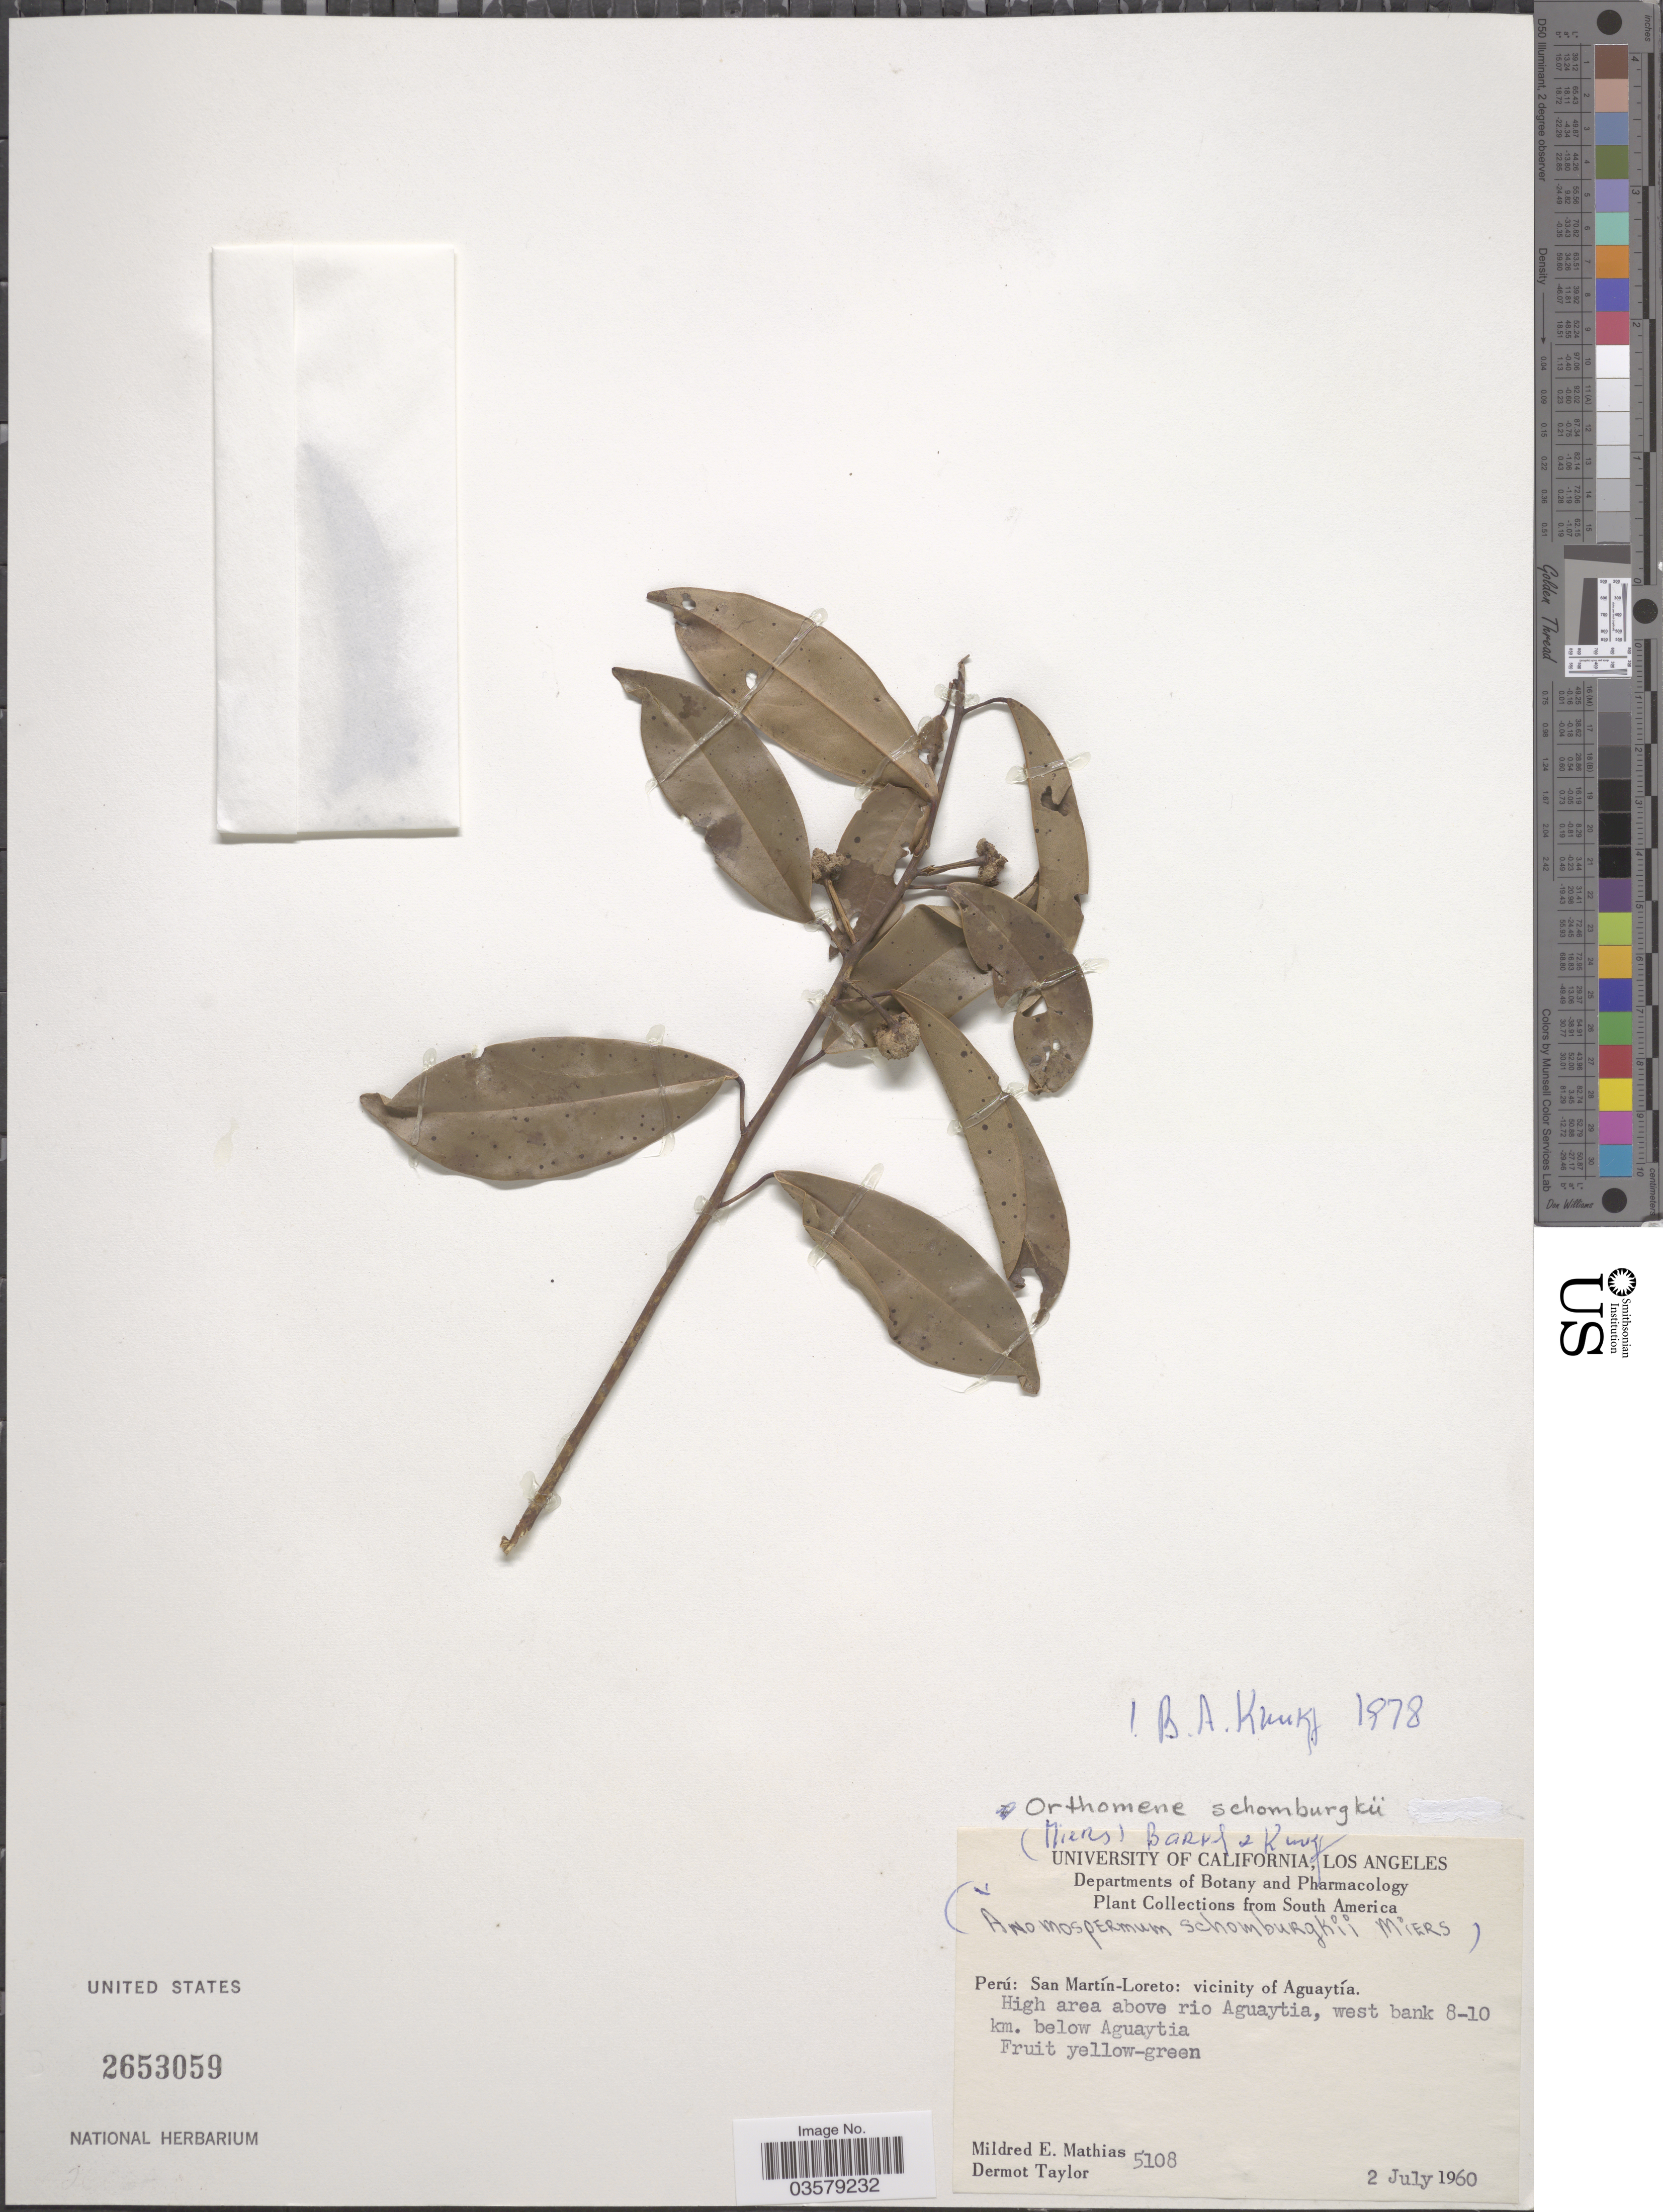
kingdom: Plantae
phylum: Tracheophyta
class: Magnoliopsida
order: Ranunculales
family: Menispermaceae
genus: Anomospermum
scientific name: Anomospermum schomburgkii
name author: Miers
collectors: M. E. Mathias & D. Taylor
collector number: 5108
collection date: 1960-07-02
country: Peru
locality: San Martín-Loreto: vicinity of Aguaytía. High area above rio Aguaytia, west bank 8-10 km. below Aguaytia.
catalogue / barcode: US 2653059